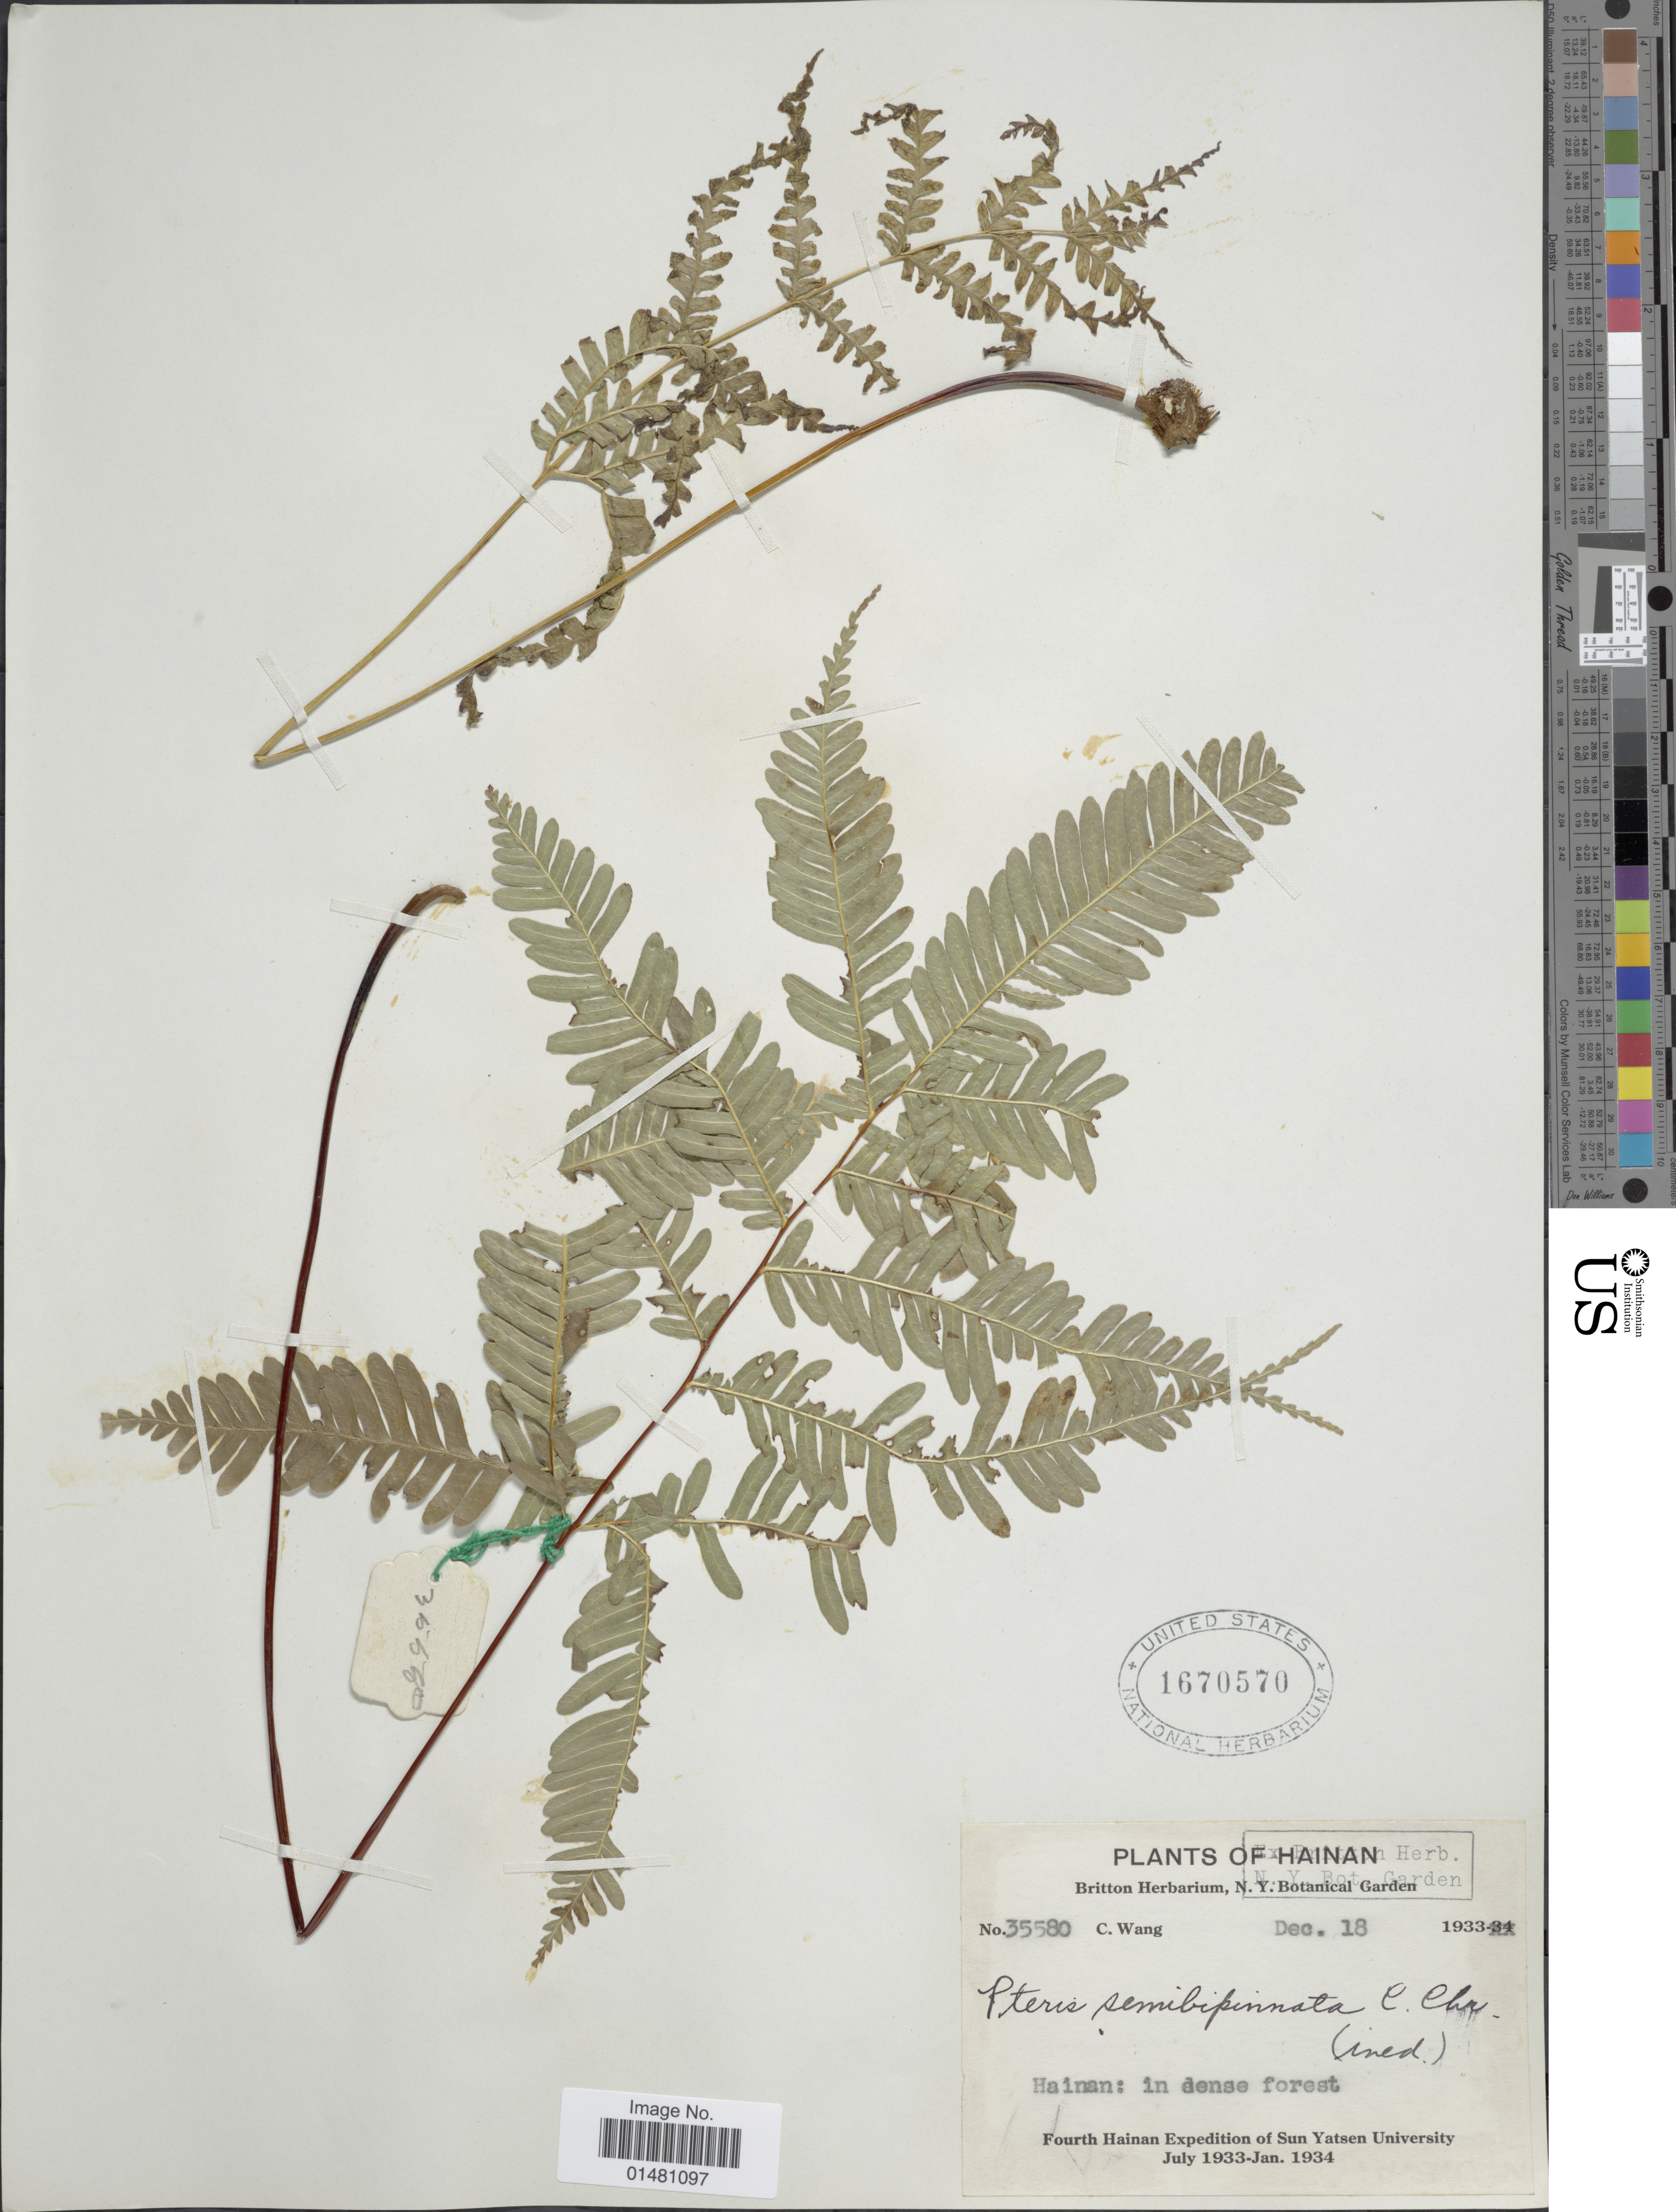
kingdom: Plantae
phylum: Tracheophyta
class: Polypodiopsida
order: Polypodiales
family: Pteridaceae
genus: Pteris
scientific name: Pteris semipinnata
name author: L.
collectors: C. Wang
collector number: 35580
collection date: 1933-12-18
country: China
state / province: Hainan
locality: In dense forest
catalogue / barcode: US 1670570